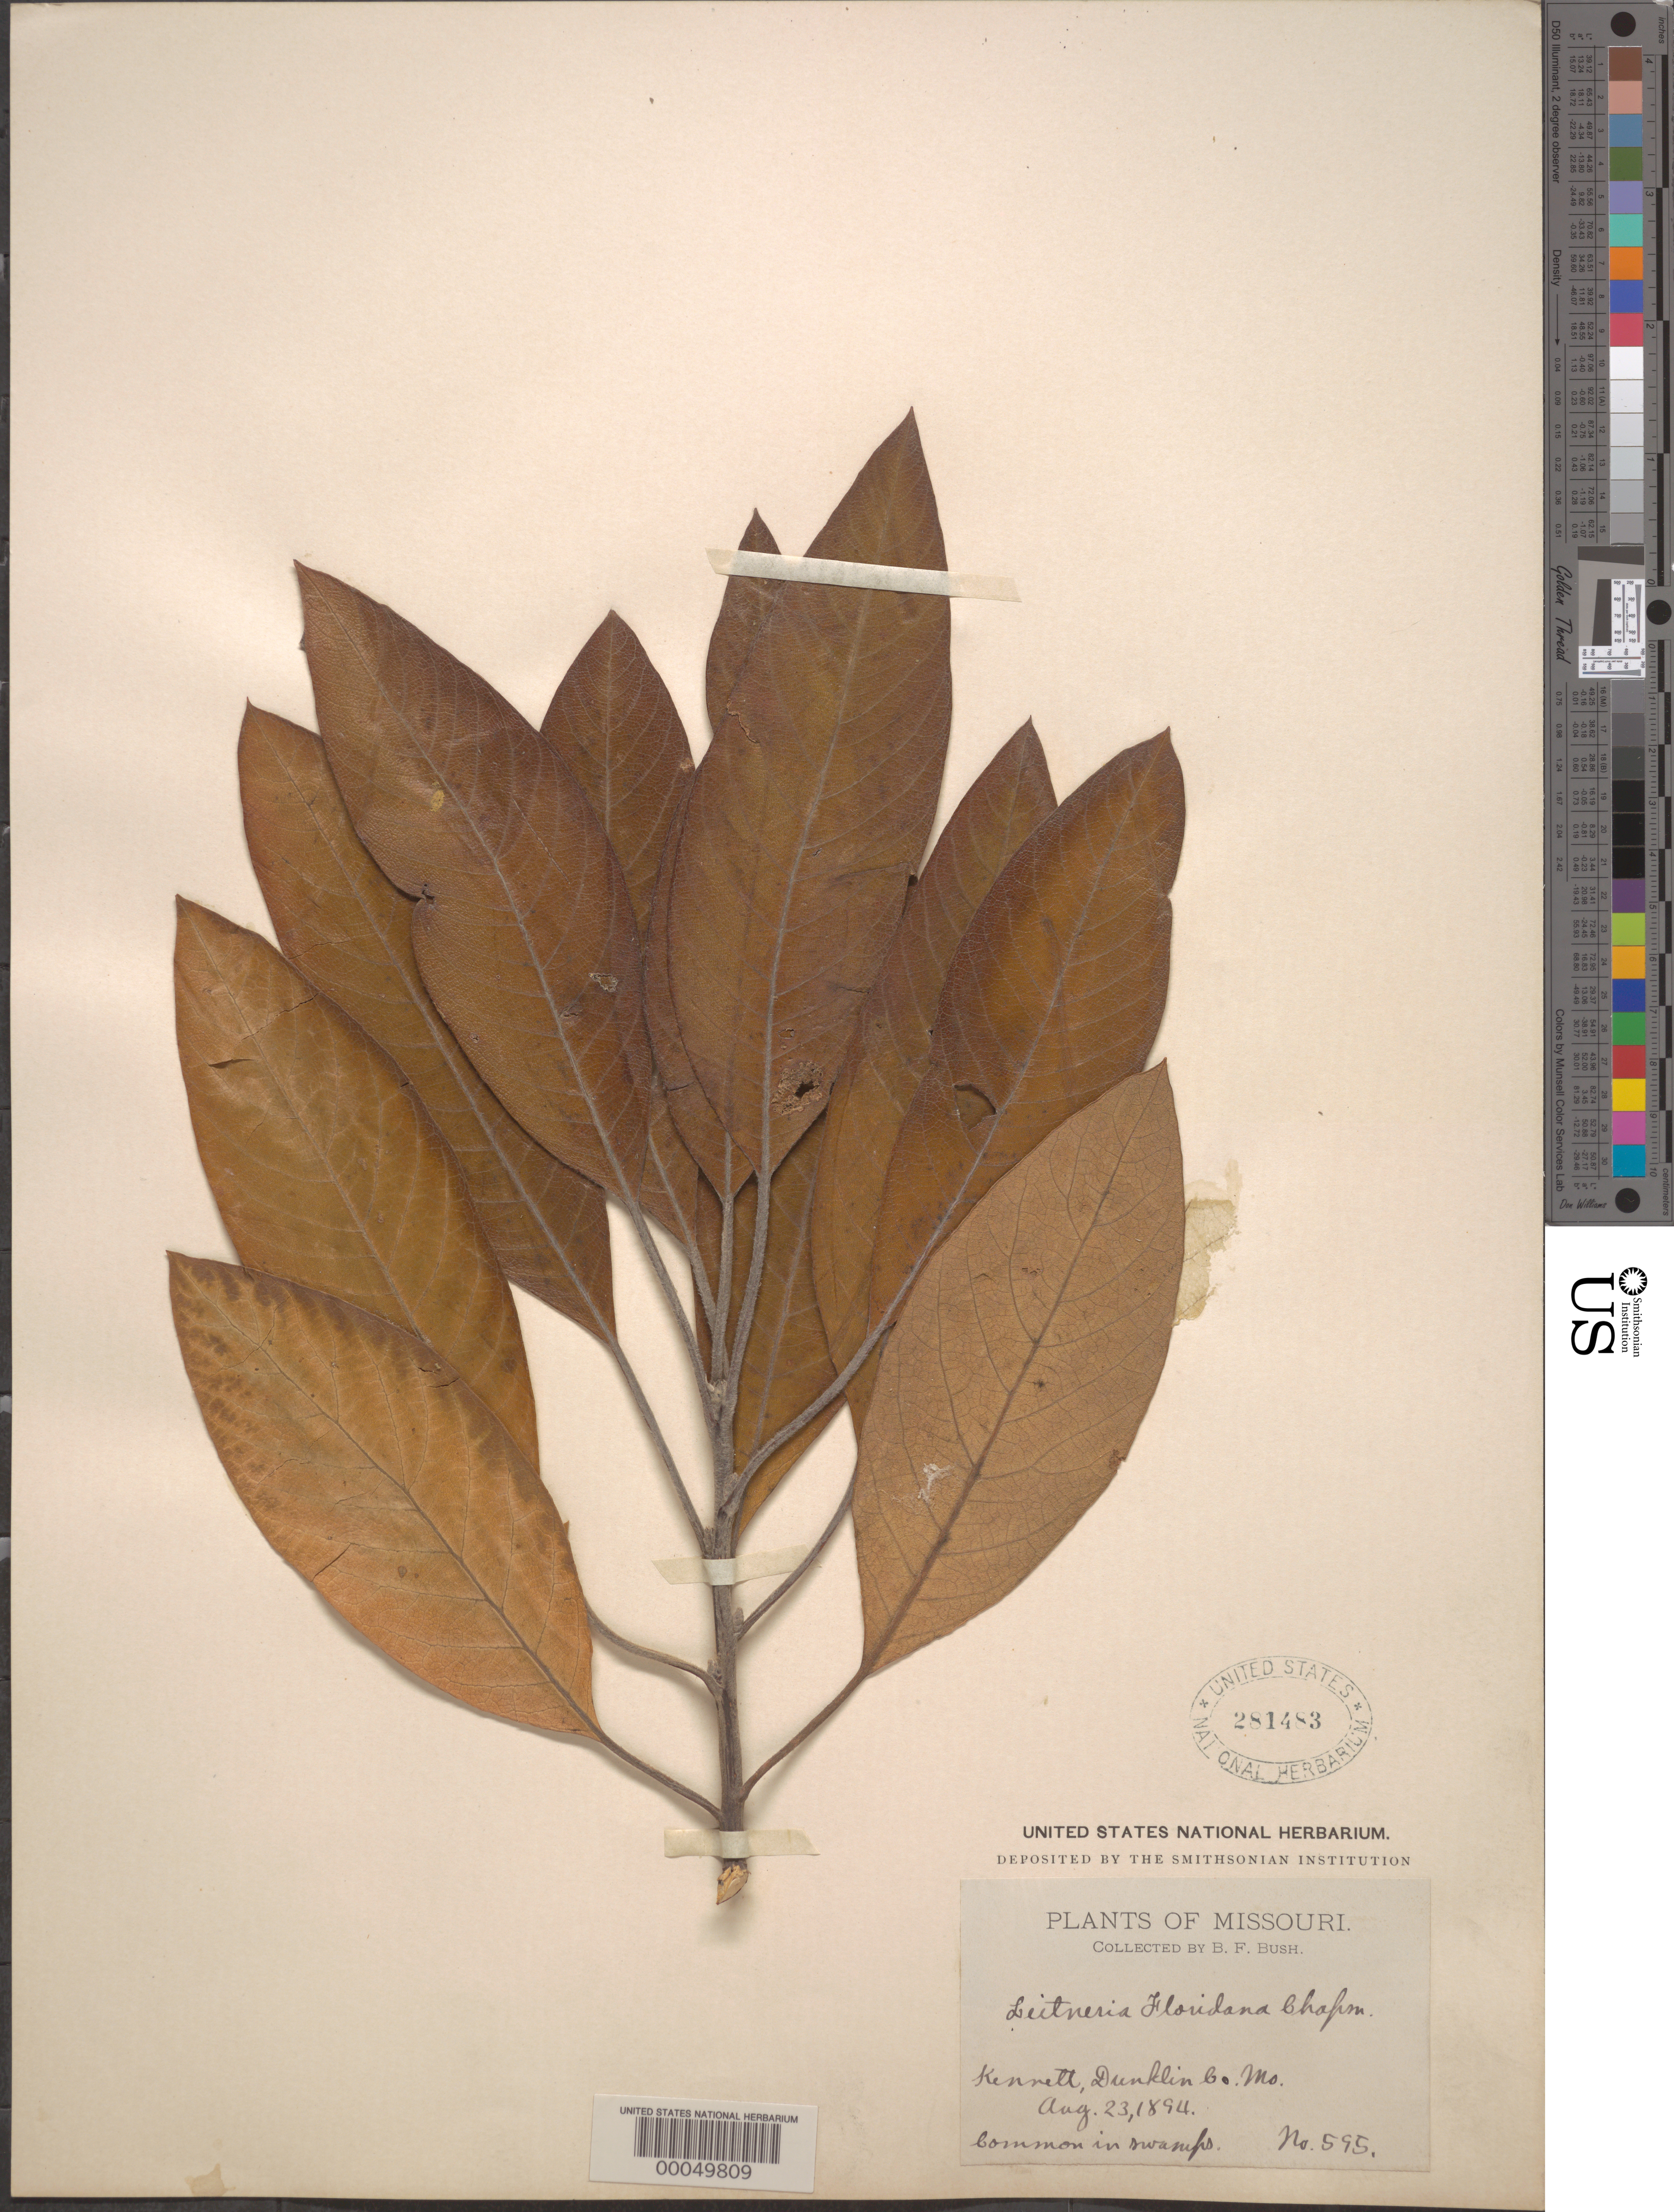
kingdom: Plantae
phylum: Tracheophyta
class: Magnoliopsida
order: Sapindales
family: Simaroubaceae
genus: Leitneria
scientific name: Leitneria floridana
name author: Chapm.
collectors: B. F. Bush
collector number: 595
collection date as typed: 23 Aug 1894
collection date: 1894-08-23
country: United States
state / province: Missouri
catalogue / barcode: US 281483